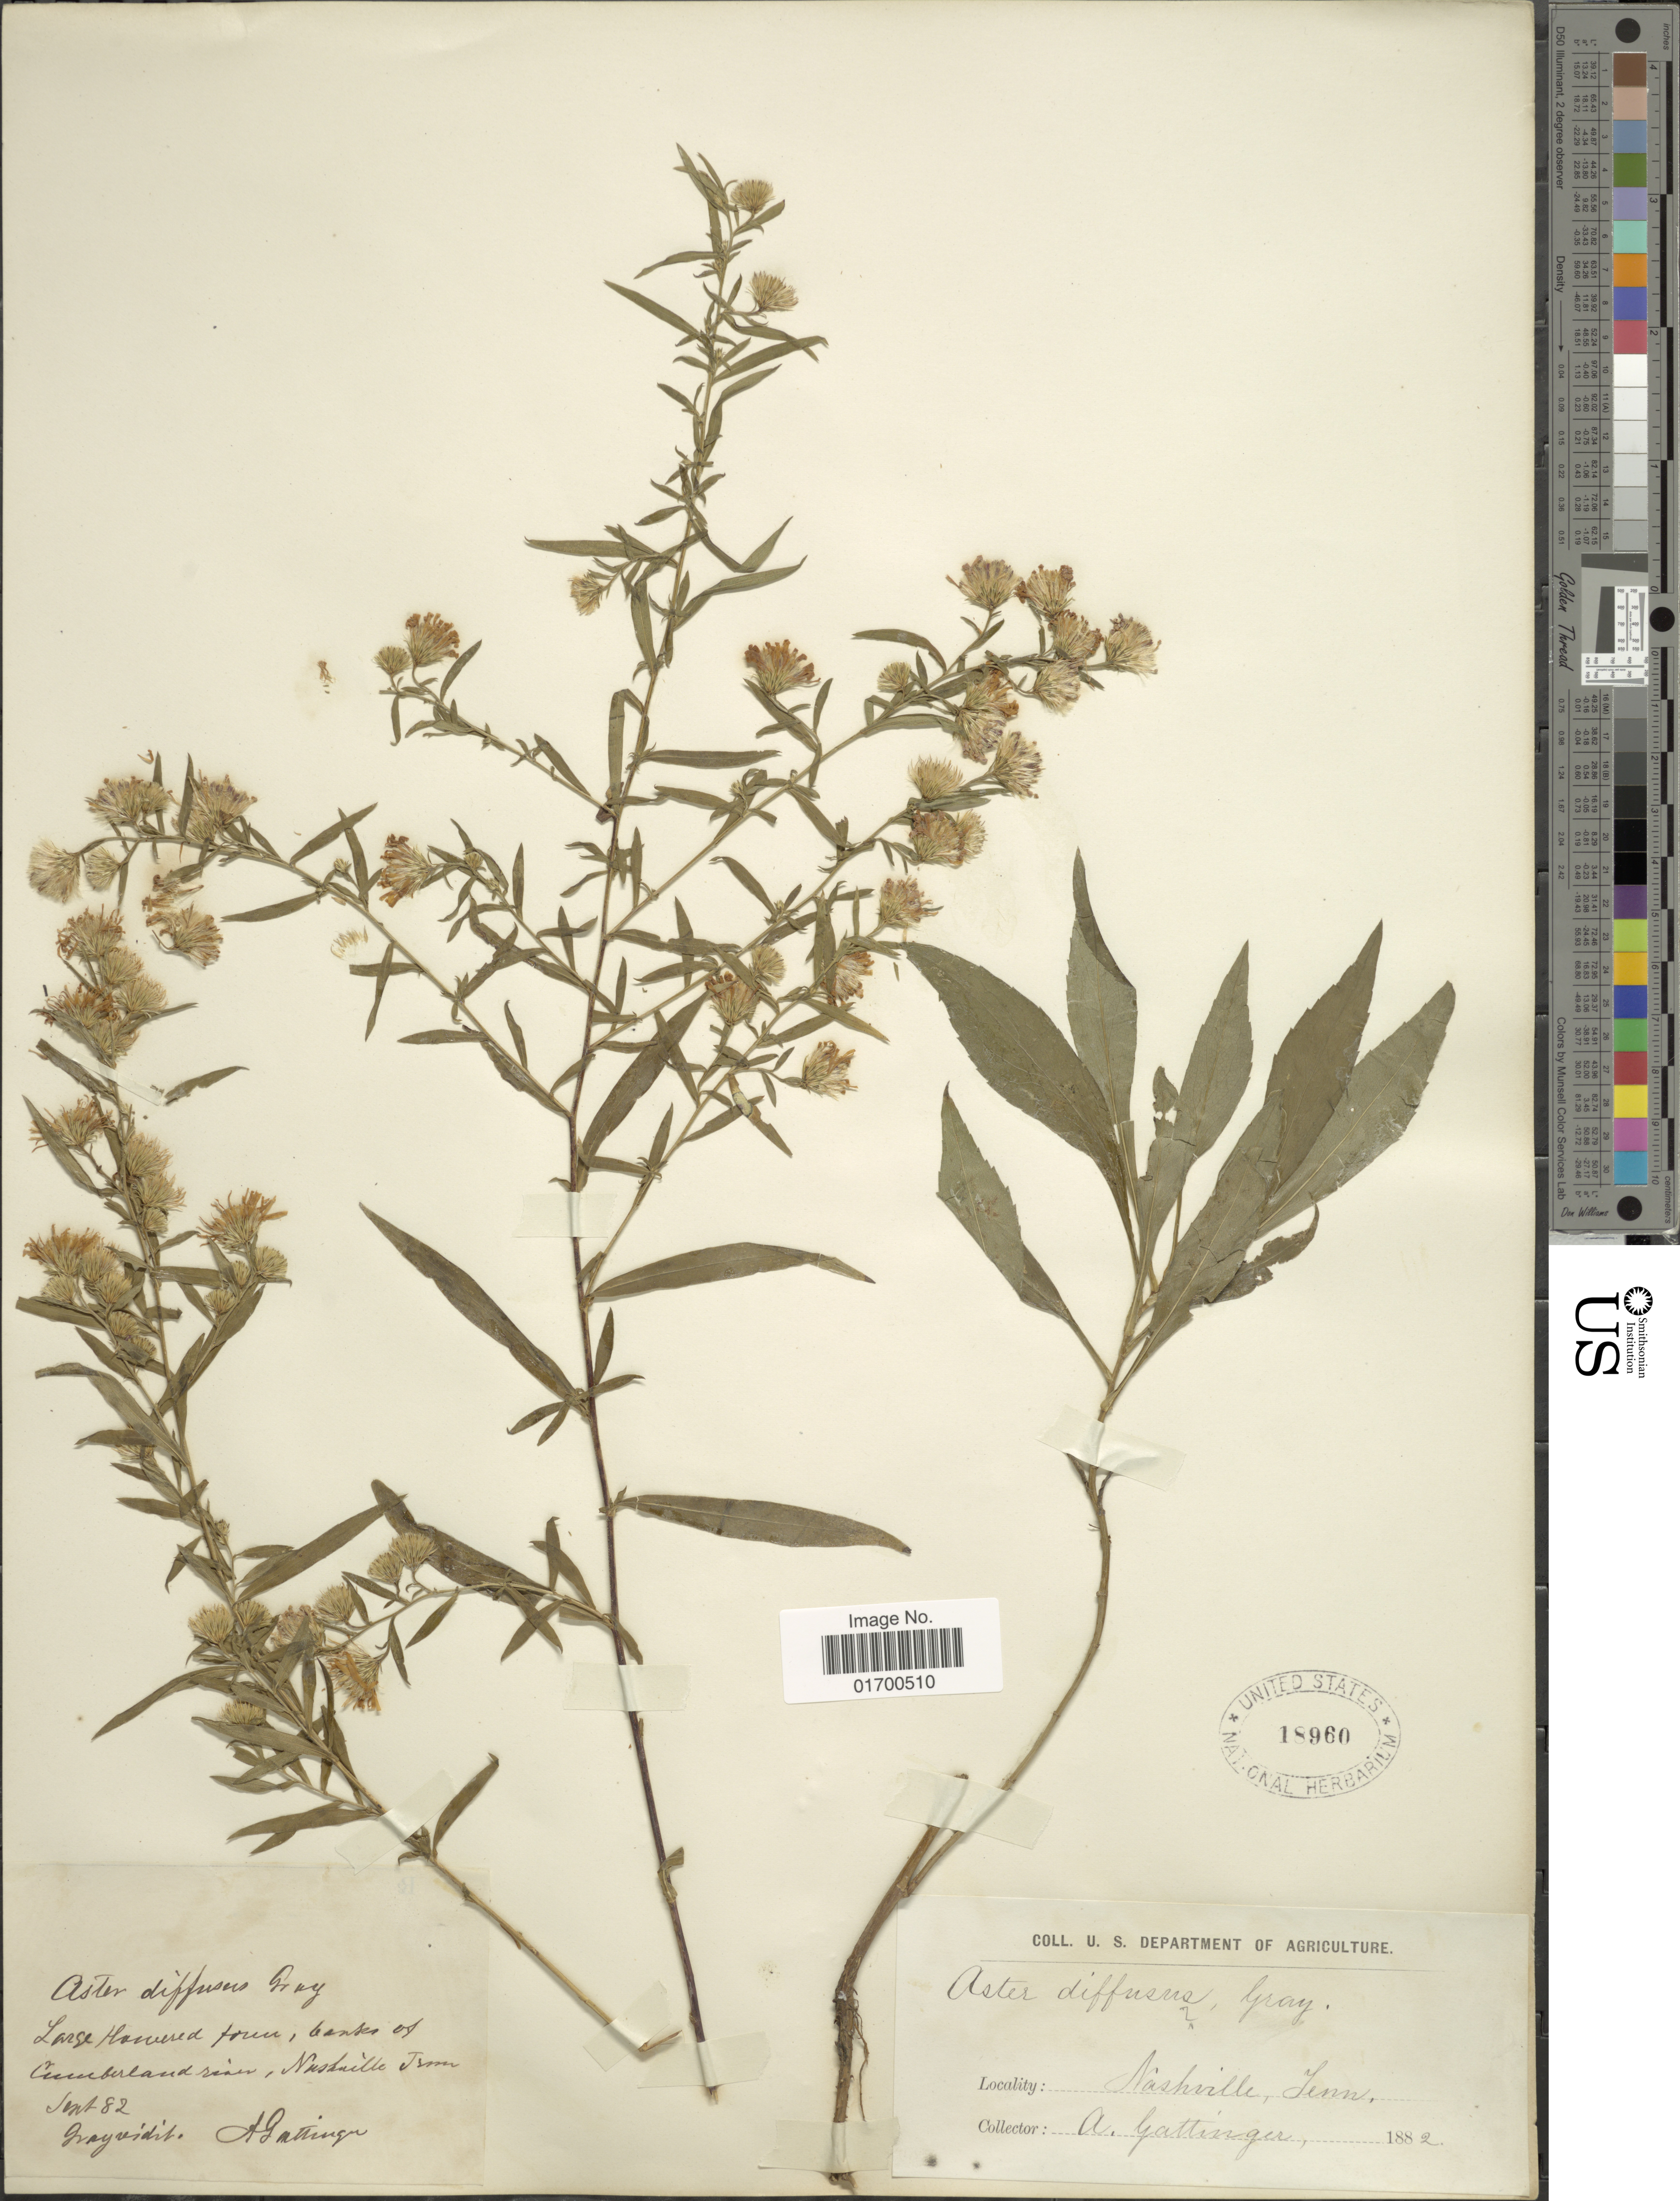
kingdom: Plantae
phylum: Tracheophyta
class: Magnoliopsida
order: Asterales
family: Asteraceae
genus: Symphyotrichum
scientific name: Symphyotrichum lateriflorum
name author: (L.) Á. Löve & D. Löve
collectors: A. Gattinger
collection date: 1882-09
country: United States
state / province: Tennessee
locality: Nashville, Tenn., banks of Cumberland river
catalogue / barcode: US 18960